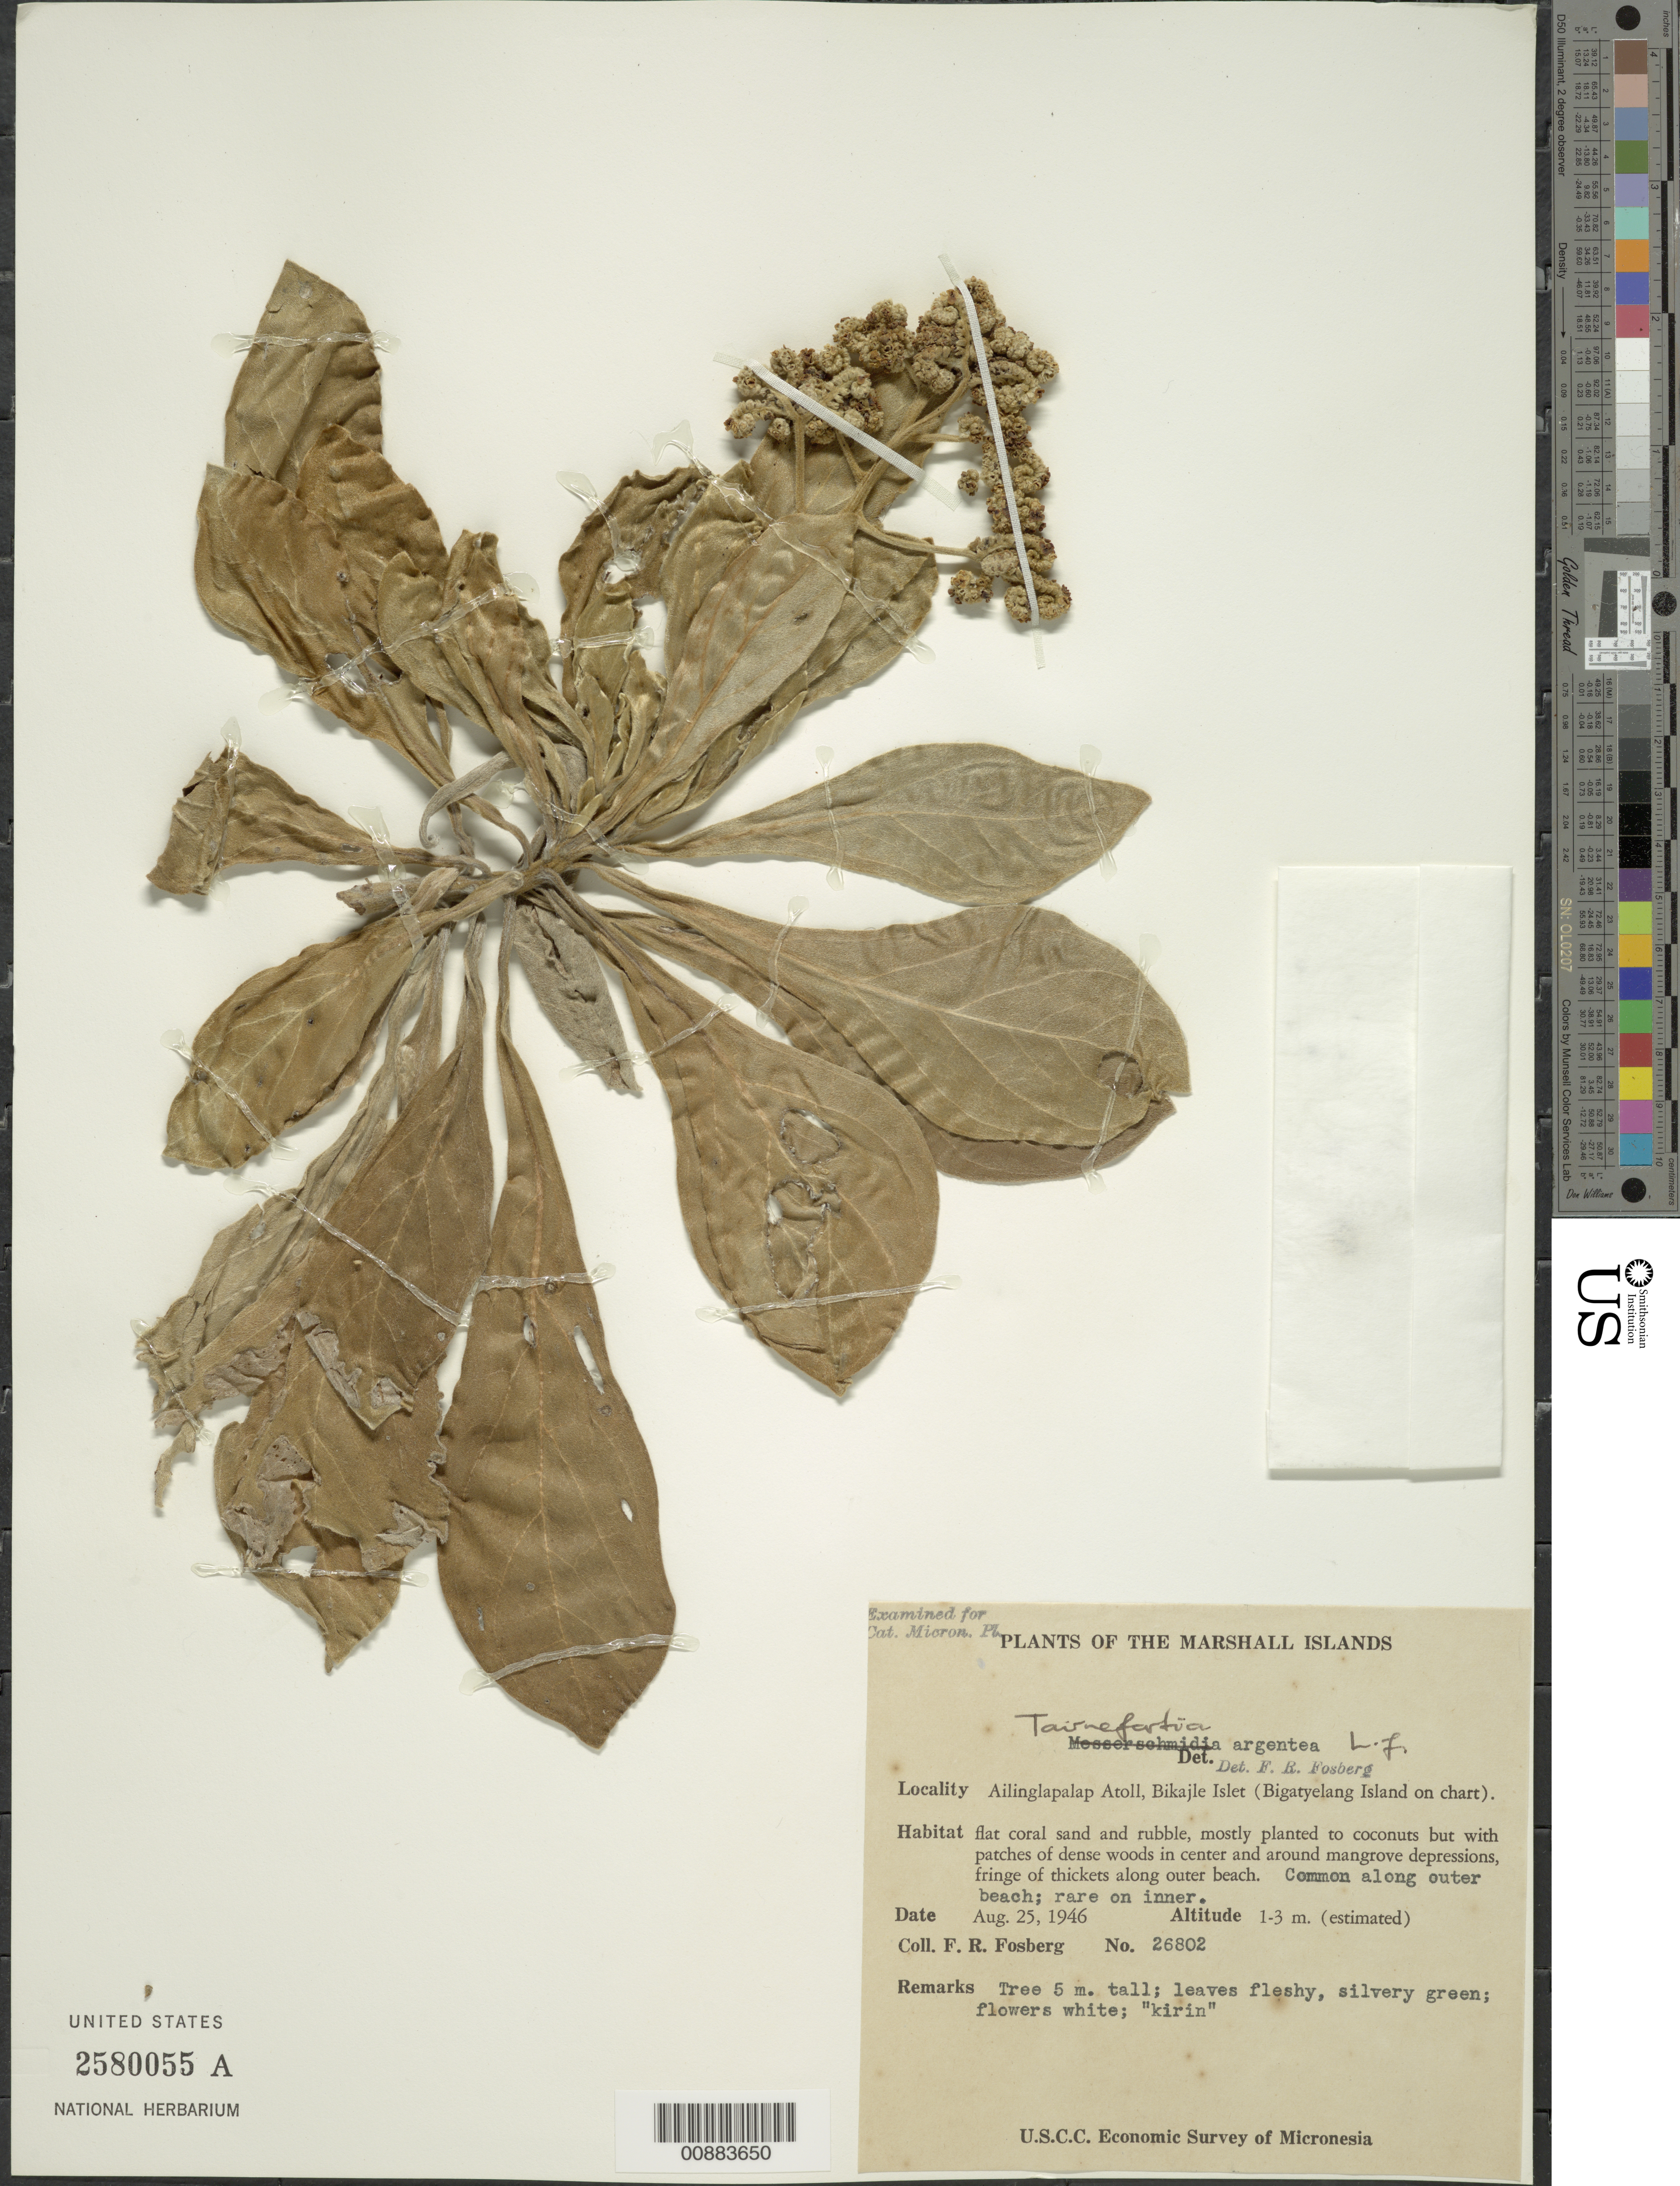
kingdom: Plantae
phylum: Tracheophyta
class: Magnoliopsida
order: Boraginales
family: Heliotropiaceae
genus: Heliotropium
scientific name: Heliotropium arboreum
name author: (Blanco) Mabberley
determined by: Wagner, W. L., (BOT), Smithsonian Institution - National Museum of Natural History (UNITED STATES)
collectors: F. R. Fosberg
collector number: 26802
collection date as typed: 25 Aug 1946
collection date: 1946-08-25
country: Marshall Islands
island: Ailinglaplap [Ailinglapalap] Atoll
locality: Bikajle Islet (Bigatyelang Island on chart). Common along outer beach, rare on inner.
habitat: Flat coral sand and rubble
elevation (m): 1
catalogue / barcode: US 2580055